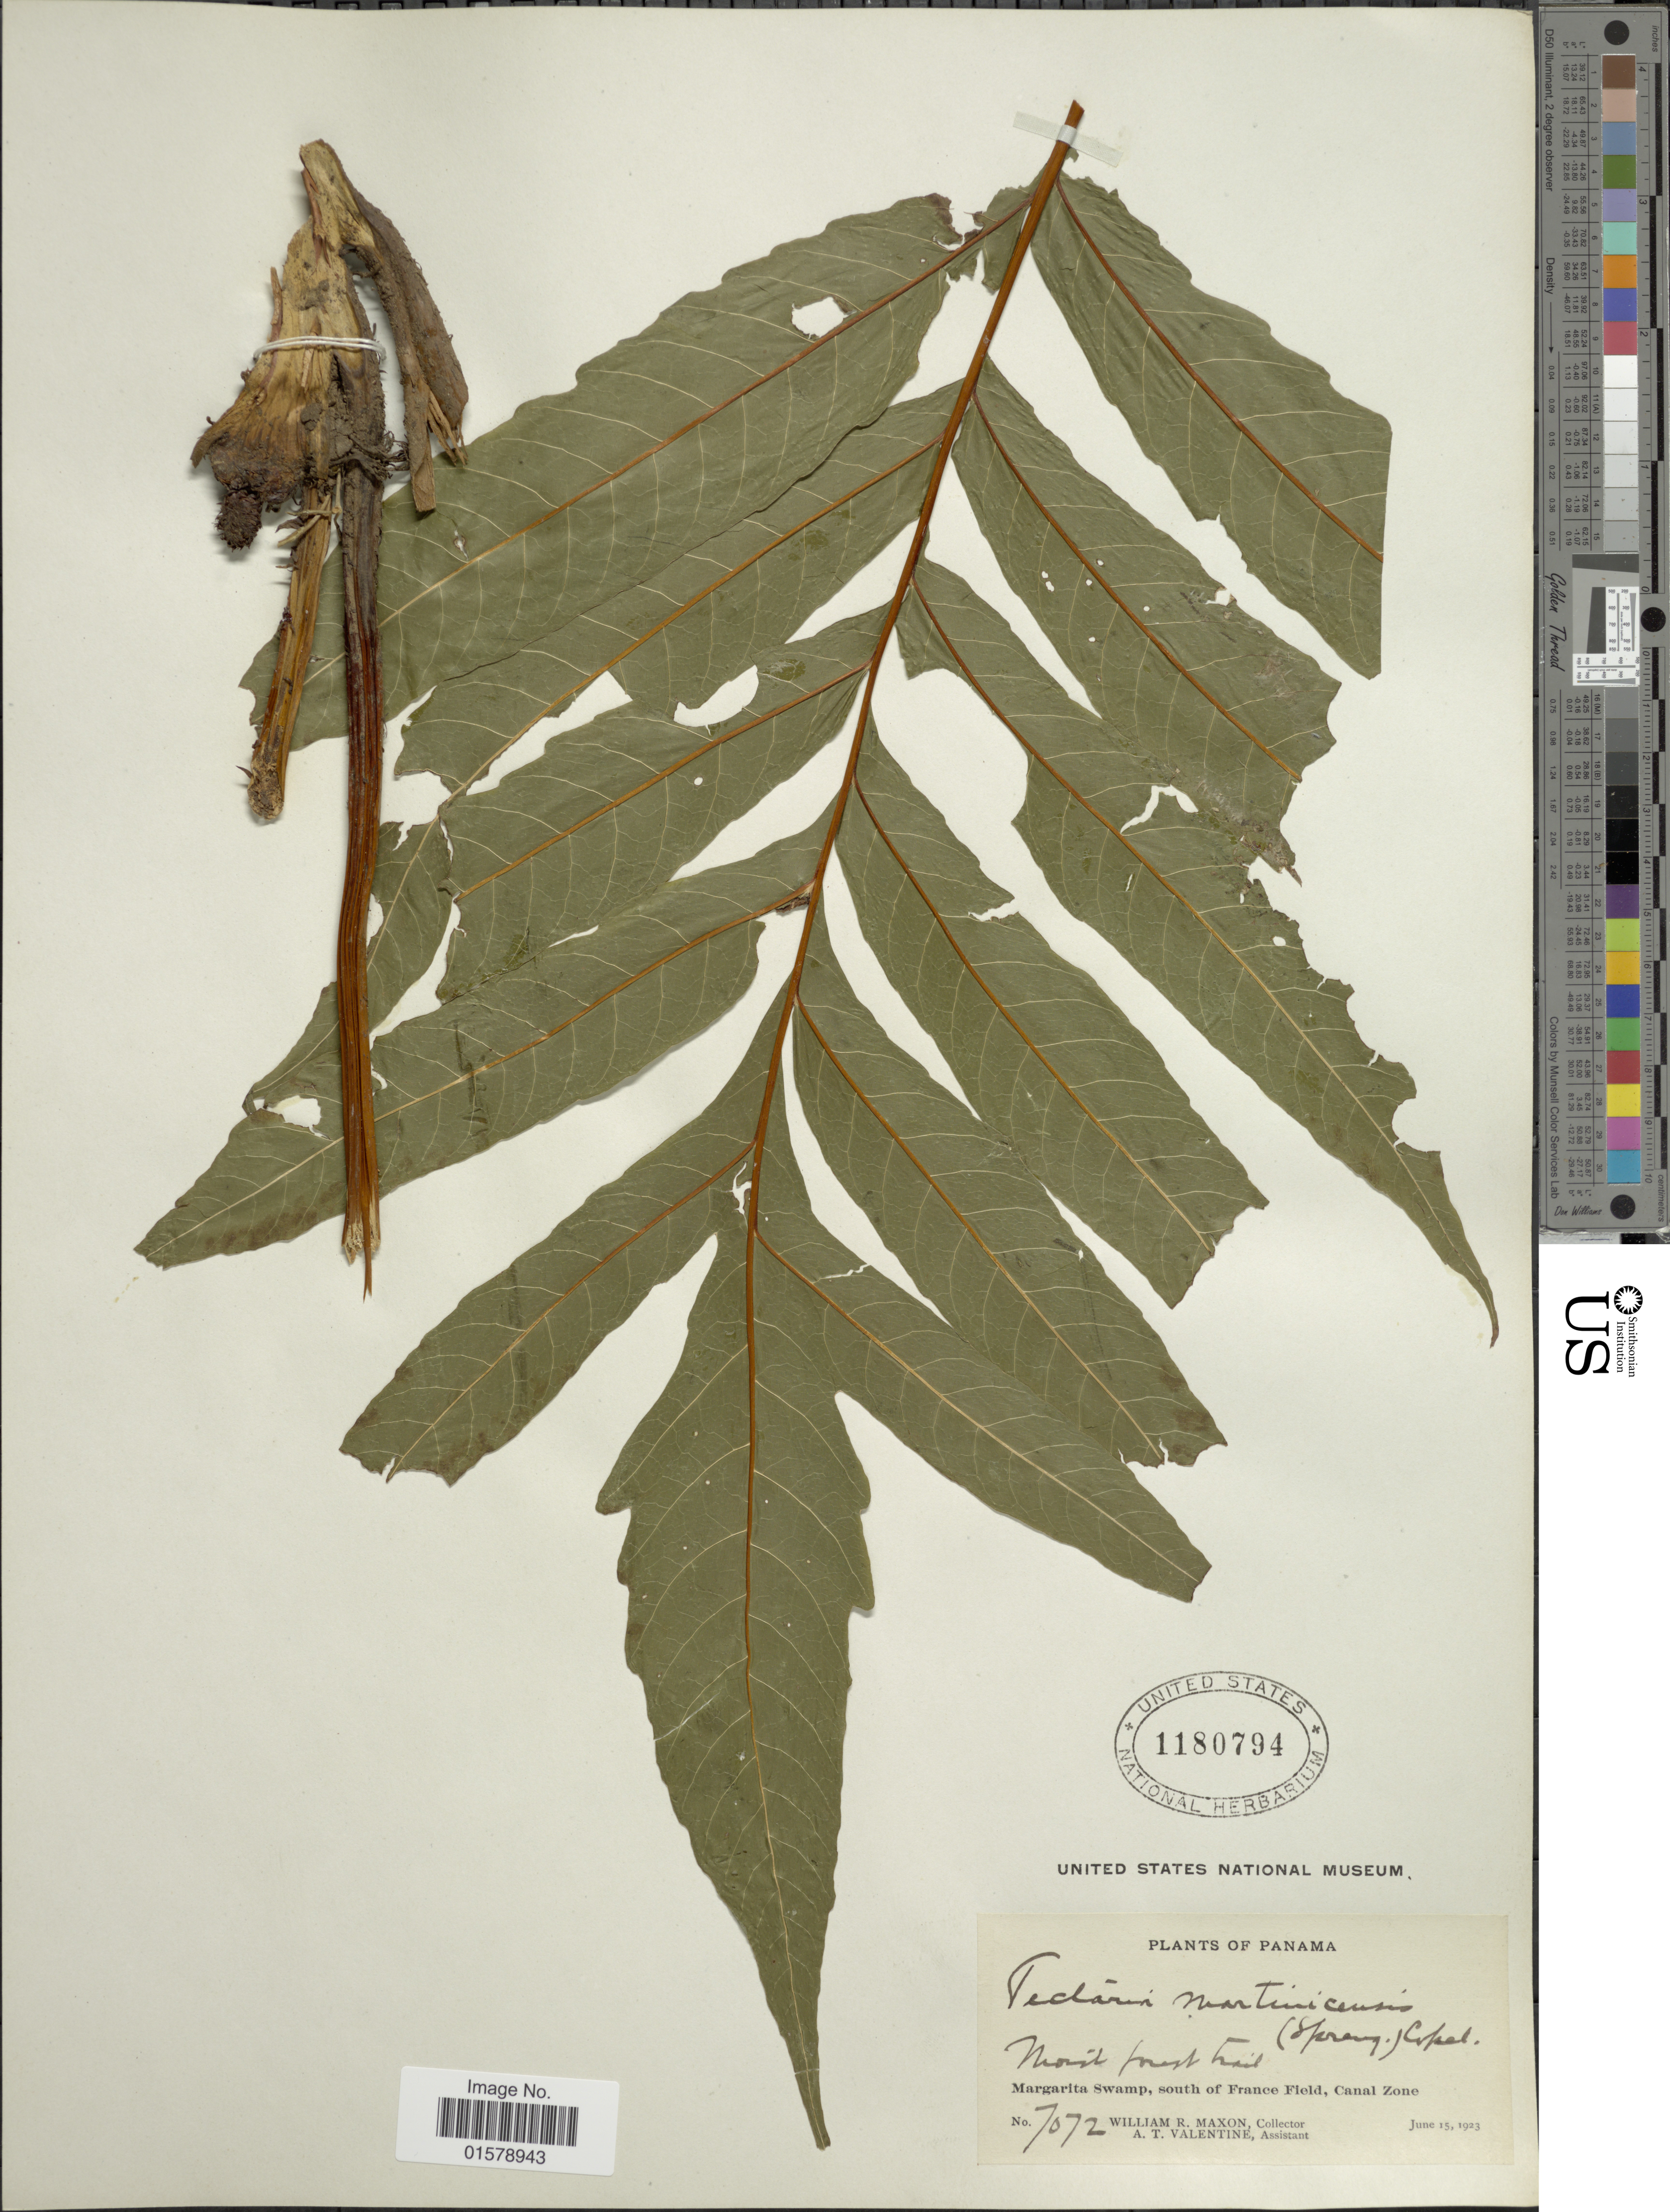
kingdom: Plantae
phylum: Tracheophyta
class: Polypodiopsida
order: Polypodiales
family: Tectariaceae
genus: Tectaria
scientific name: Tectaria vivipara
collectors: W. R. Maxon & A. Valentine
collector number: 7072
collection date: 1923-06-15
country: Panama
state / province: Colón / Panamá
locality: Margarita Swamp, south of France Field, Canal Zone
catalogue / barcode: US 1180794